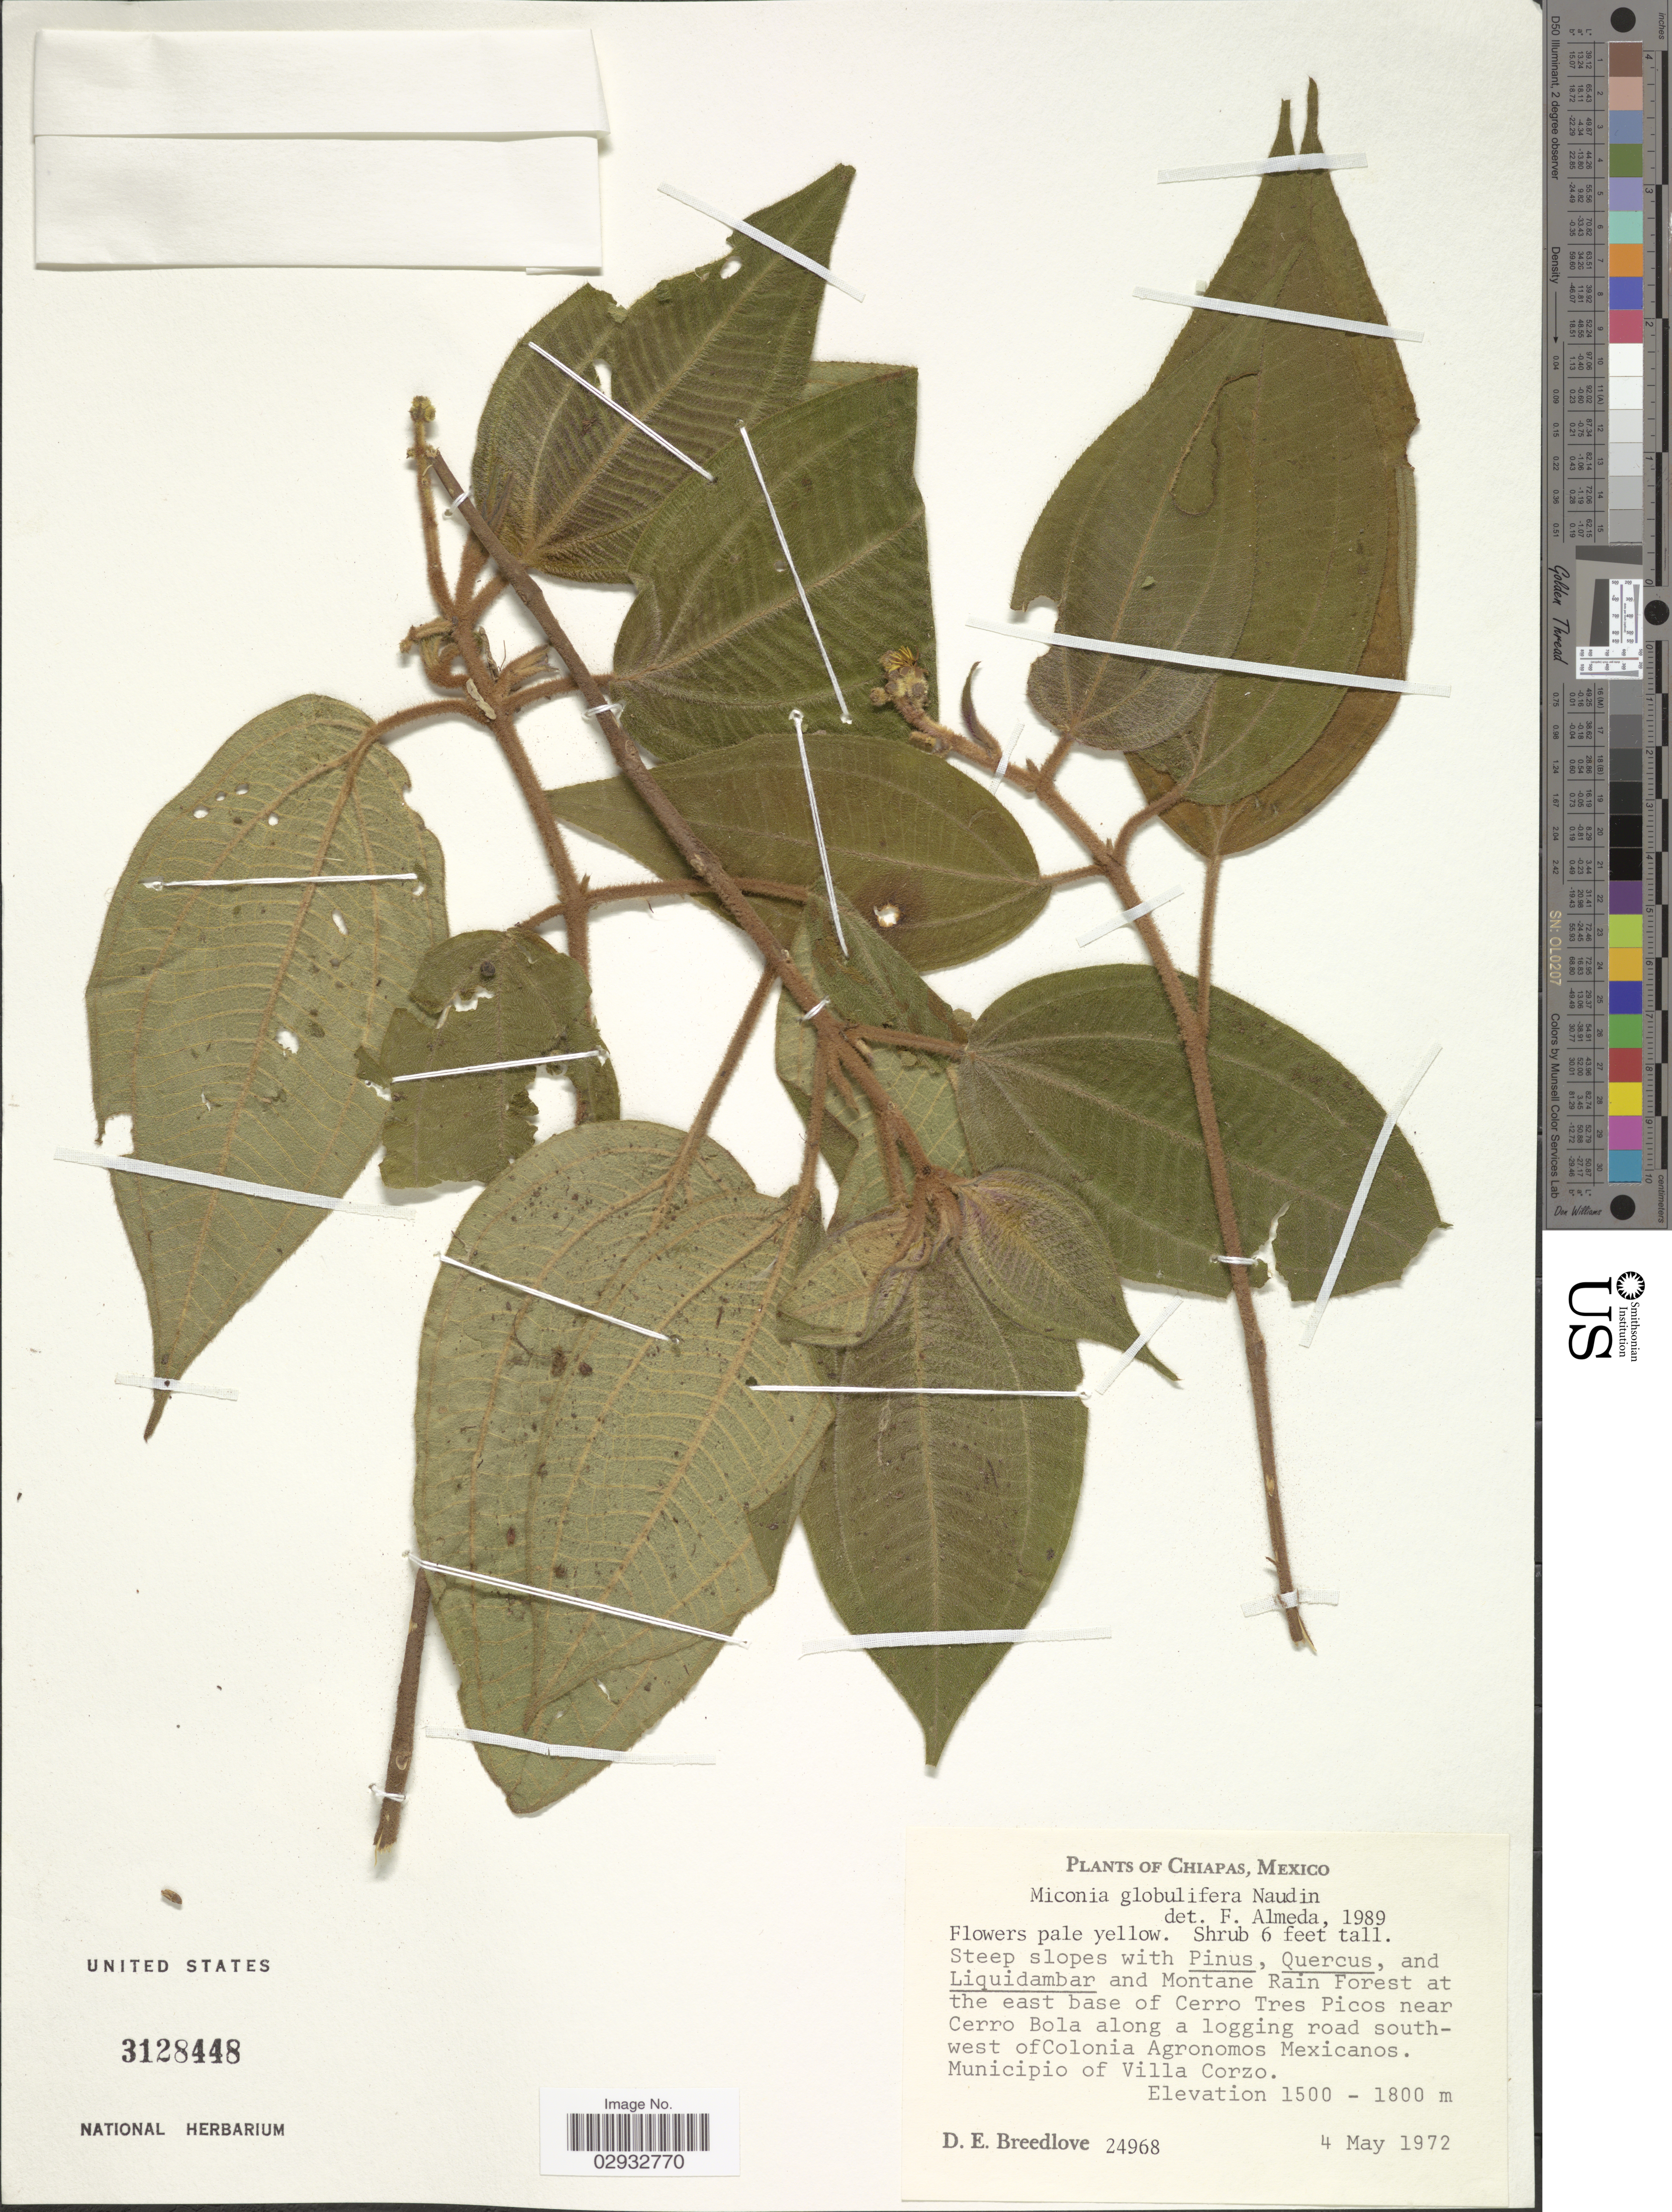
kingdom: Plantae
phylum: Tracheophyta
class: Magnoliopsida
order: Myrtales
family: Melastomataceae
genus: Miconia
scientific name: Miconia globulifera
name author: Naudin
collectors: D. E. Breedlove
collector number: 24968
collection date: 1972-05-04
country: Mexico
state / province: Chiapas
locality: Montane Rain Forest at the east base of Cerro Tres Picos near Cerro Bola along a logging road southwest of Colonia Agronomos Mexicanos. Municipio of Villa Corzo.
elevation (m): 1500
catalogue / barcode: US 3128448